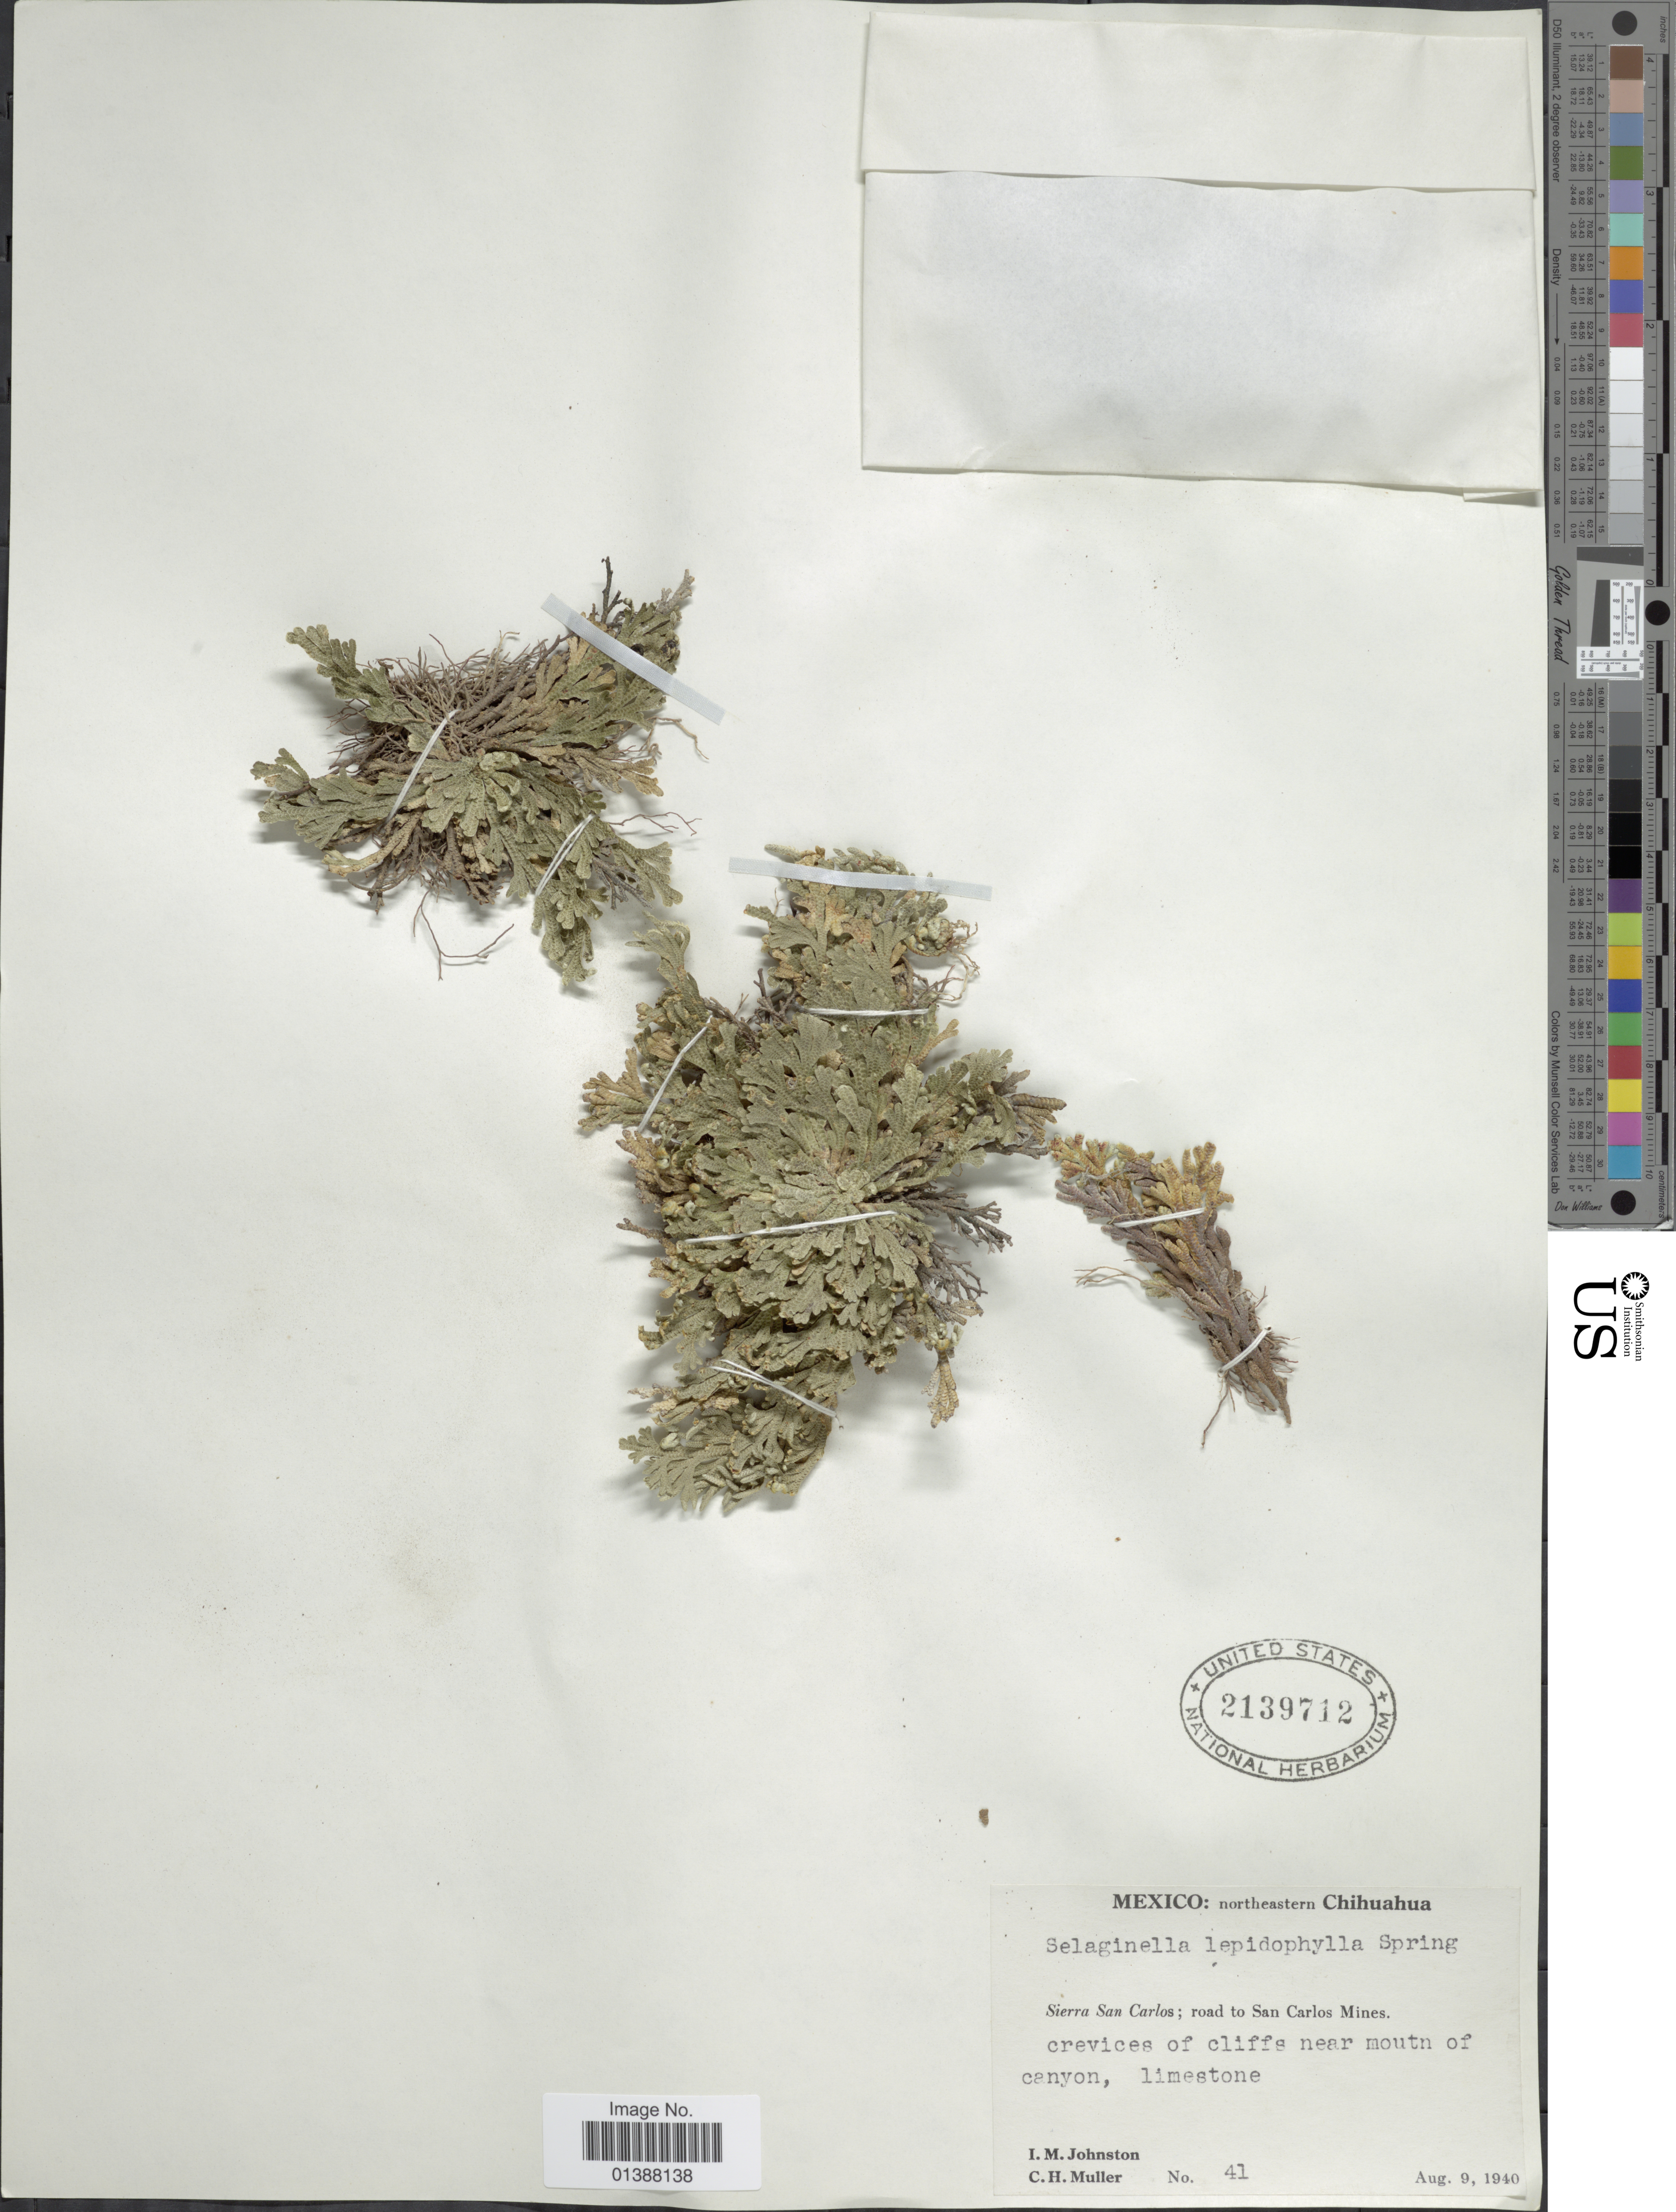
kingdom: Plantae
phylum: Tracheophyta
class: Lycopodiopsida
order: Selaginellales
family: Selaginellaceae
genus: Selaginella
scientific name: Selaginella lepidophylla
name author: (Hook. & Grev.) Spring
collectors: I.M. Johnston & C. H. Müller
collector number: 41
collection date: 1940-08-09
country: Mexico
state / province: Chihuahua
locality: Northeastern Chihuahua, Sierra San Carlos; road to San Carlos Mines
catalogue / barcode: US 2139712